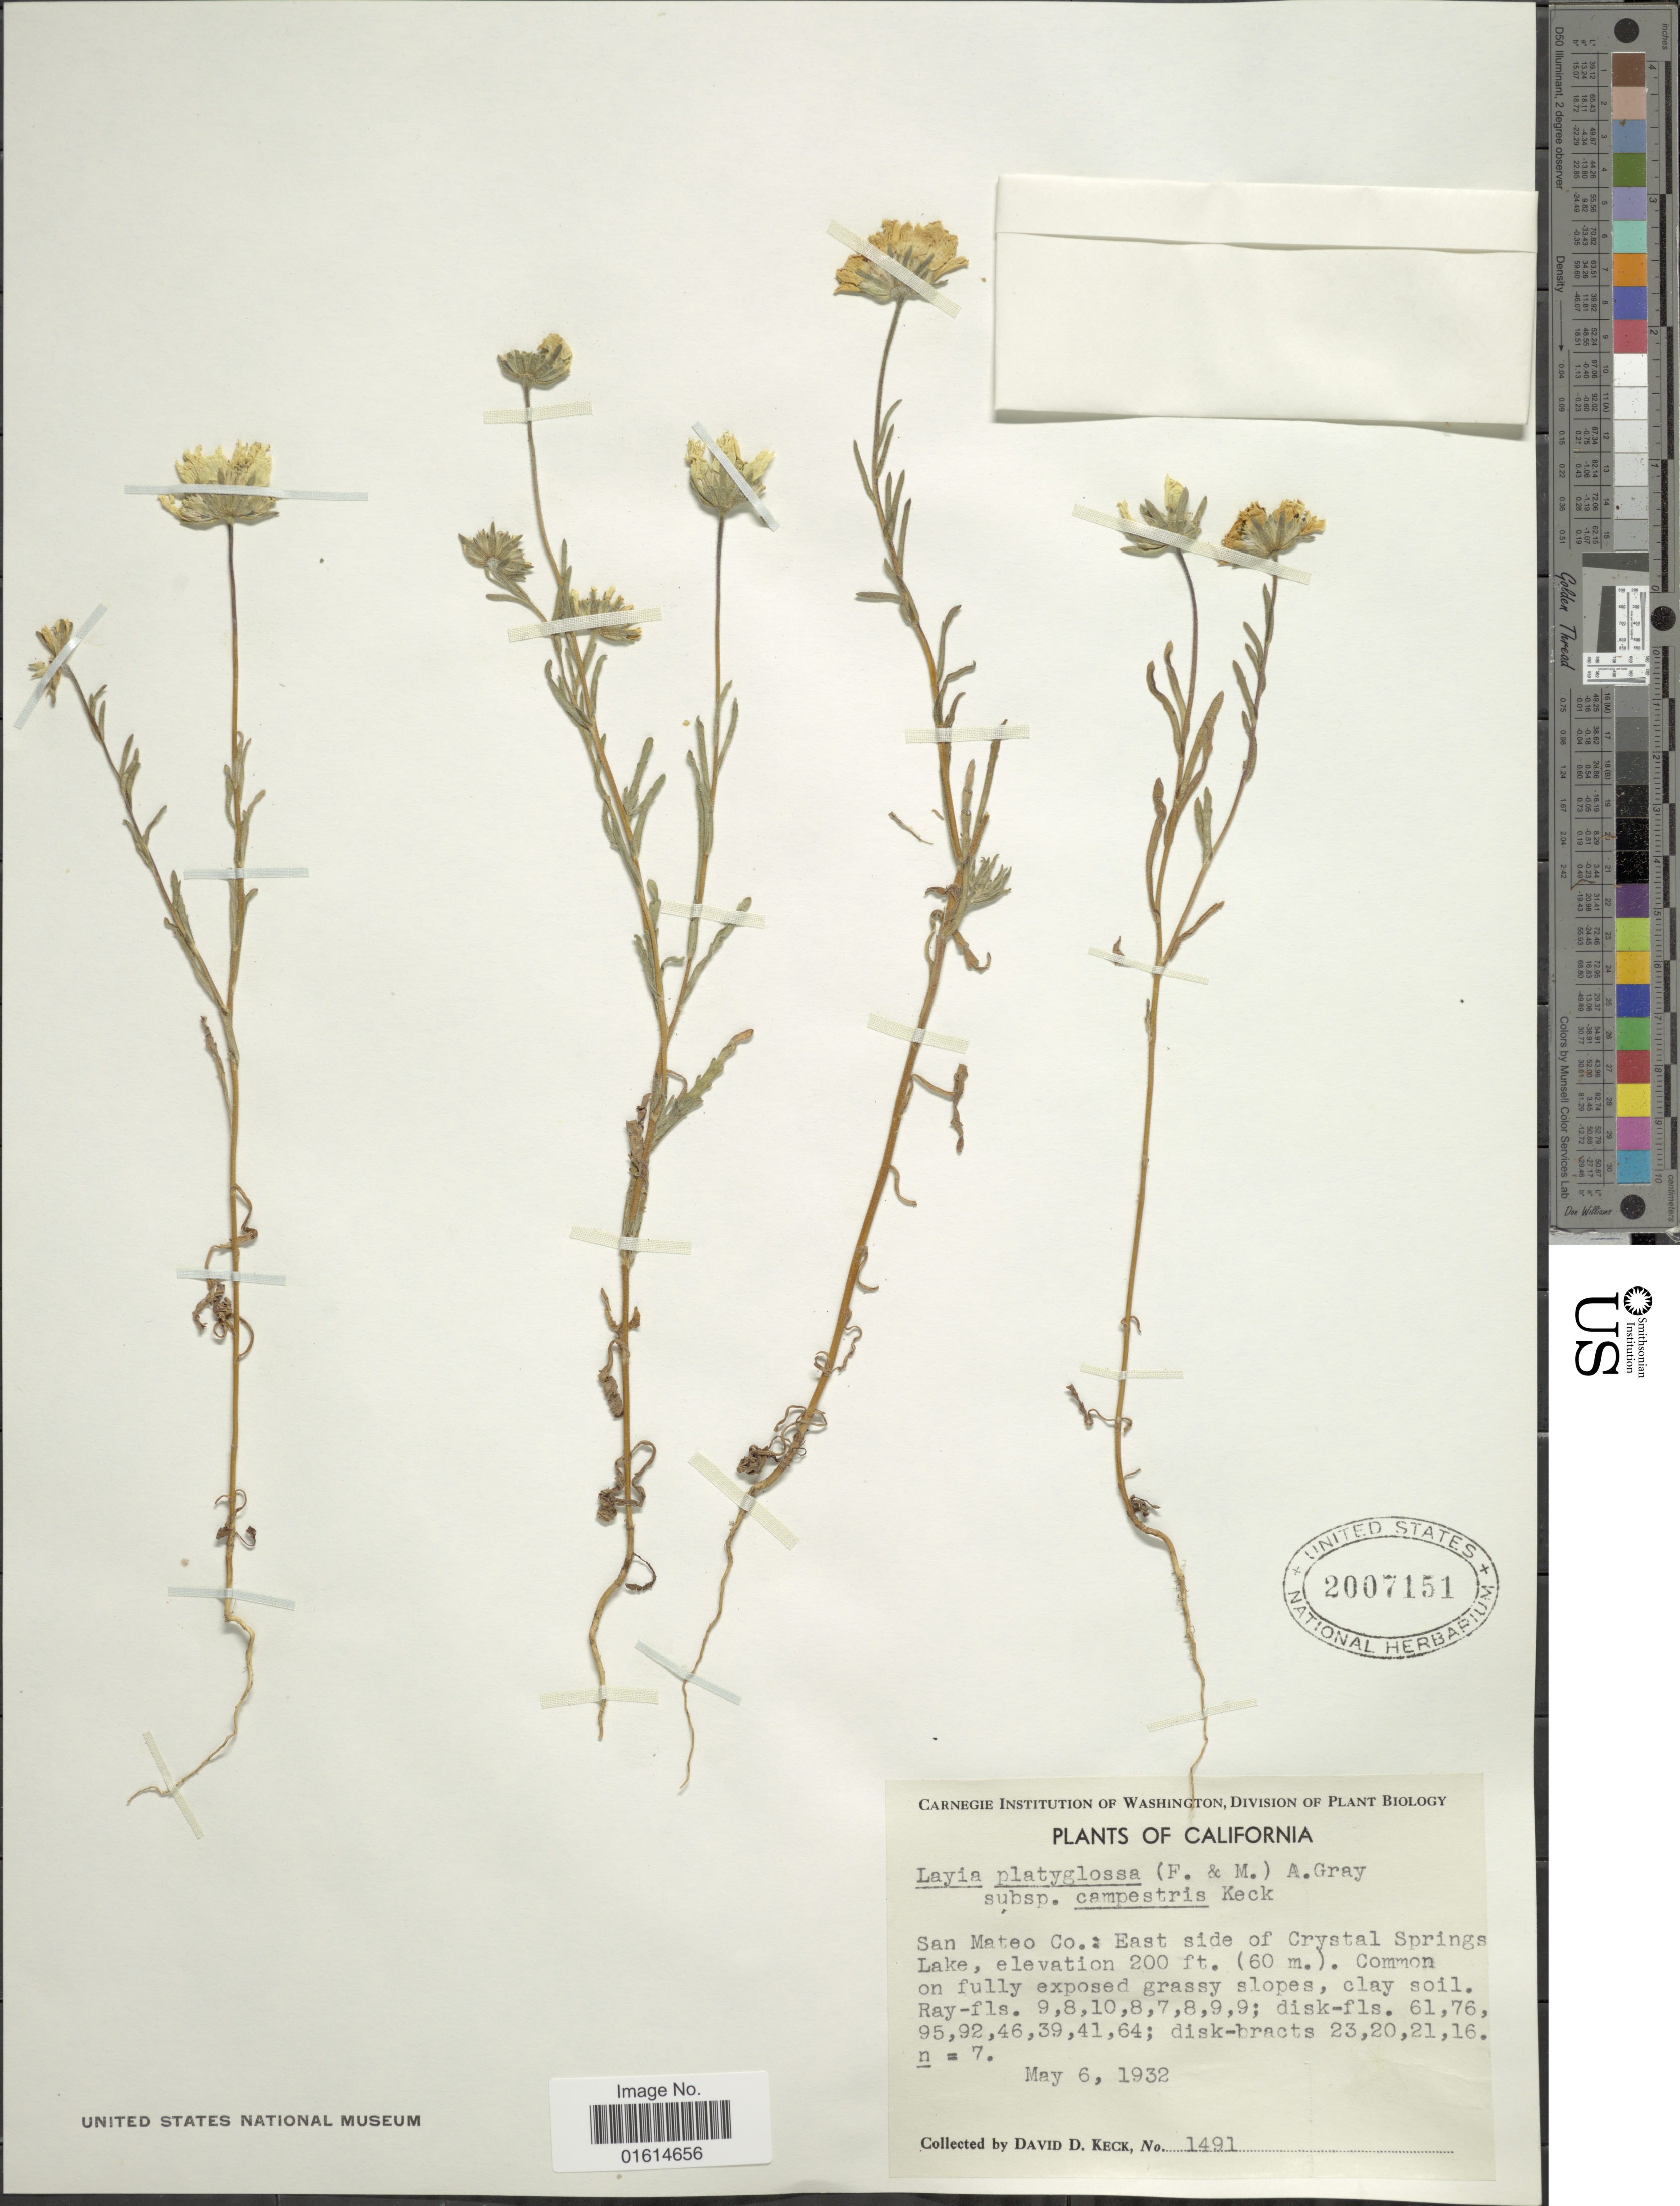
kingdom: Plantae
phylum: Tracheophyta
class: Magnoliopsida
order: Asterales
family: Asteraceae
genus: Layia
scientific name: Layia platyglossa subsp. campestris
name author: D.D. Keck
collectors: D. D. Keck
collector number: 1491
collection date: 1932-05-06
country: United States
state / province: California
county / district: San Mateo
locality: San Mateo Co., east side of Crystal Springs Lake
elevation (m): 61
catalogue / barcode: US 2007151